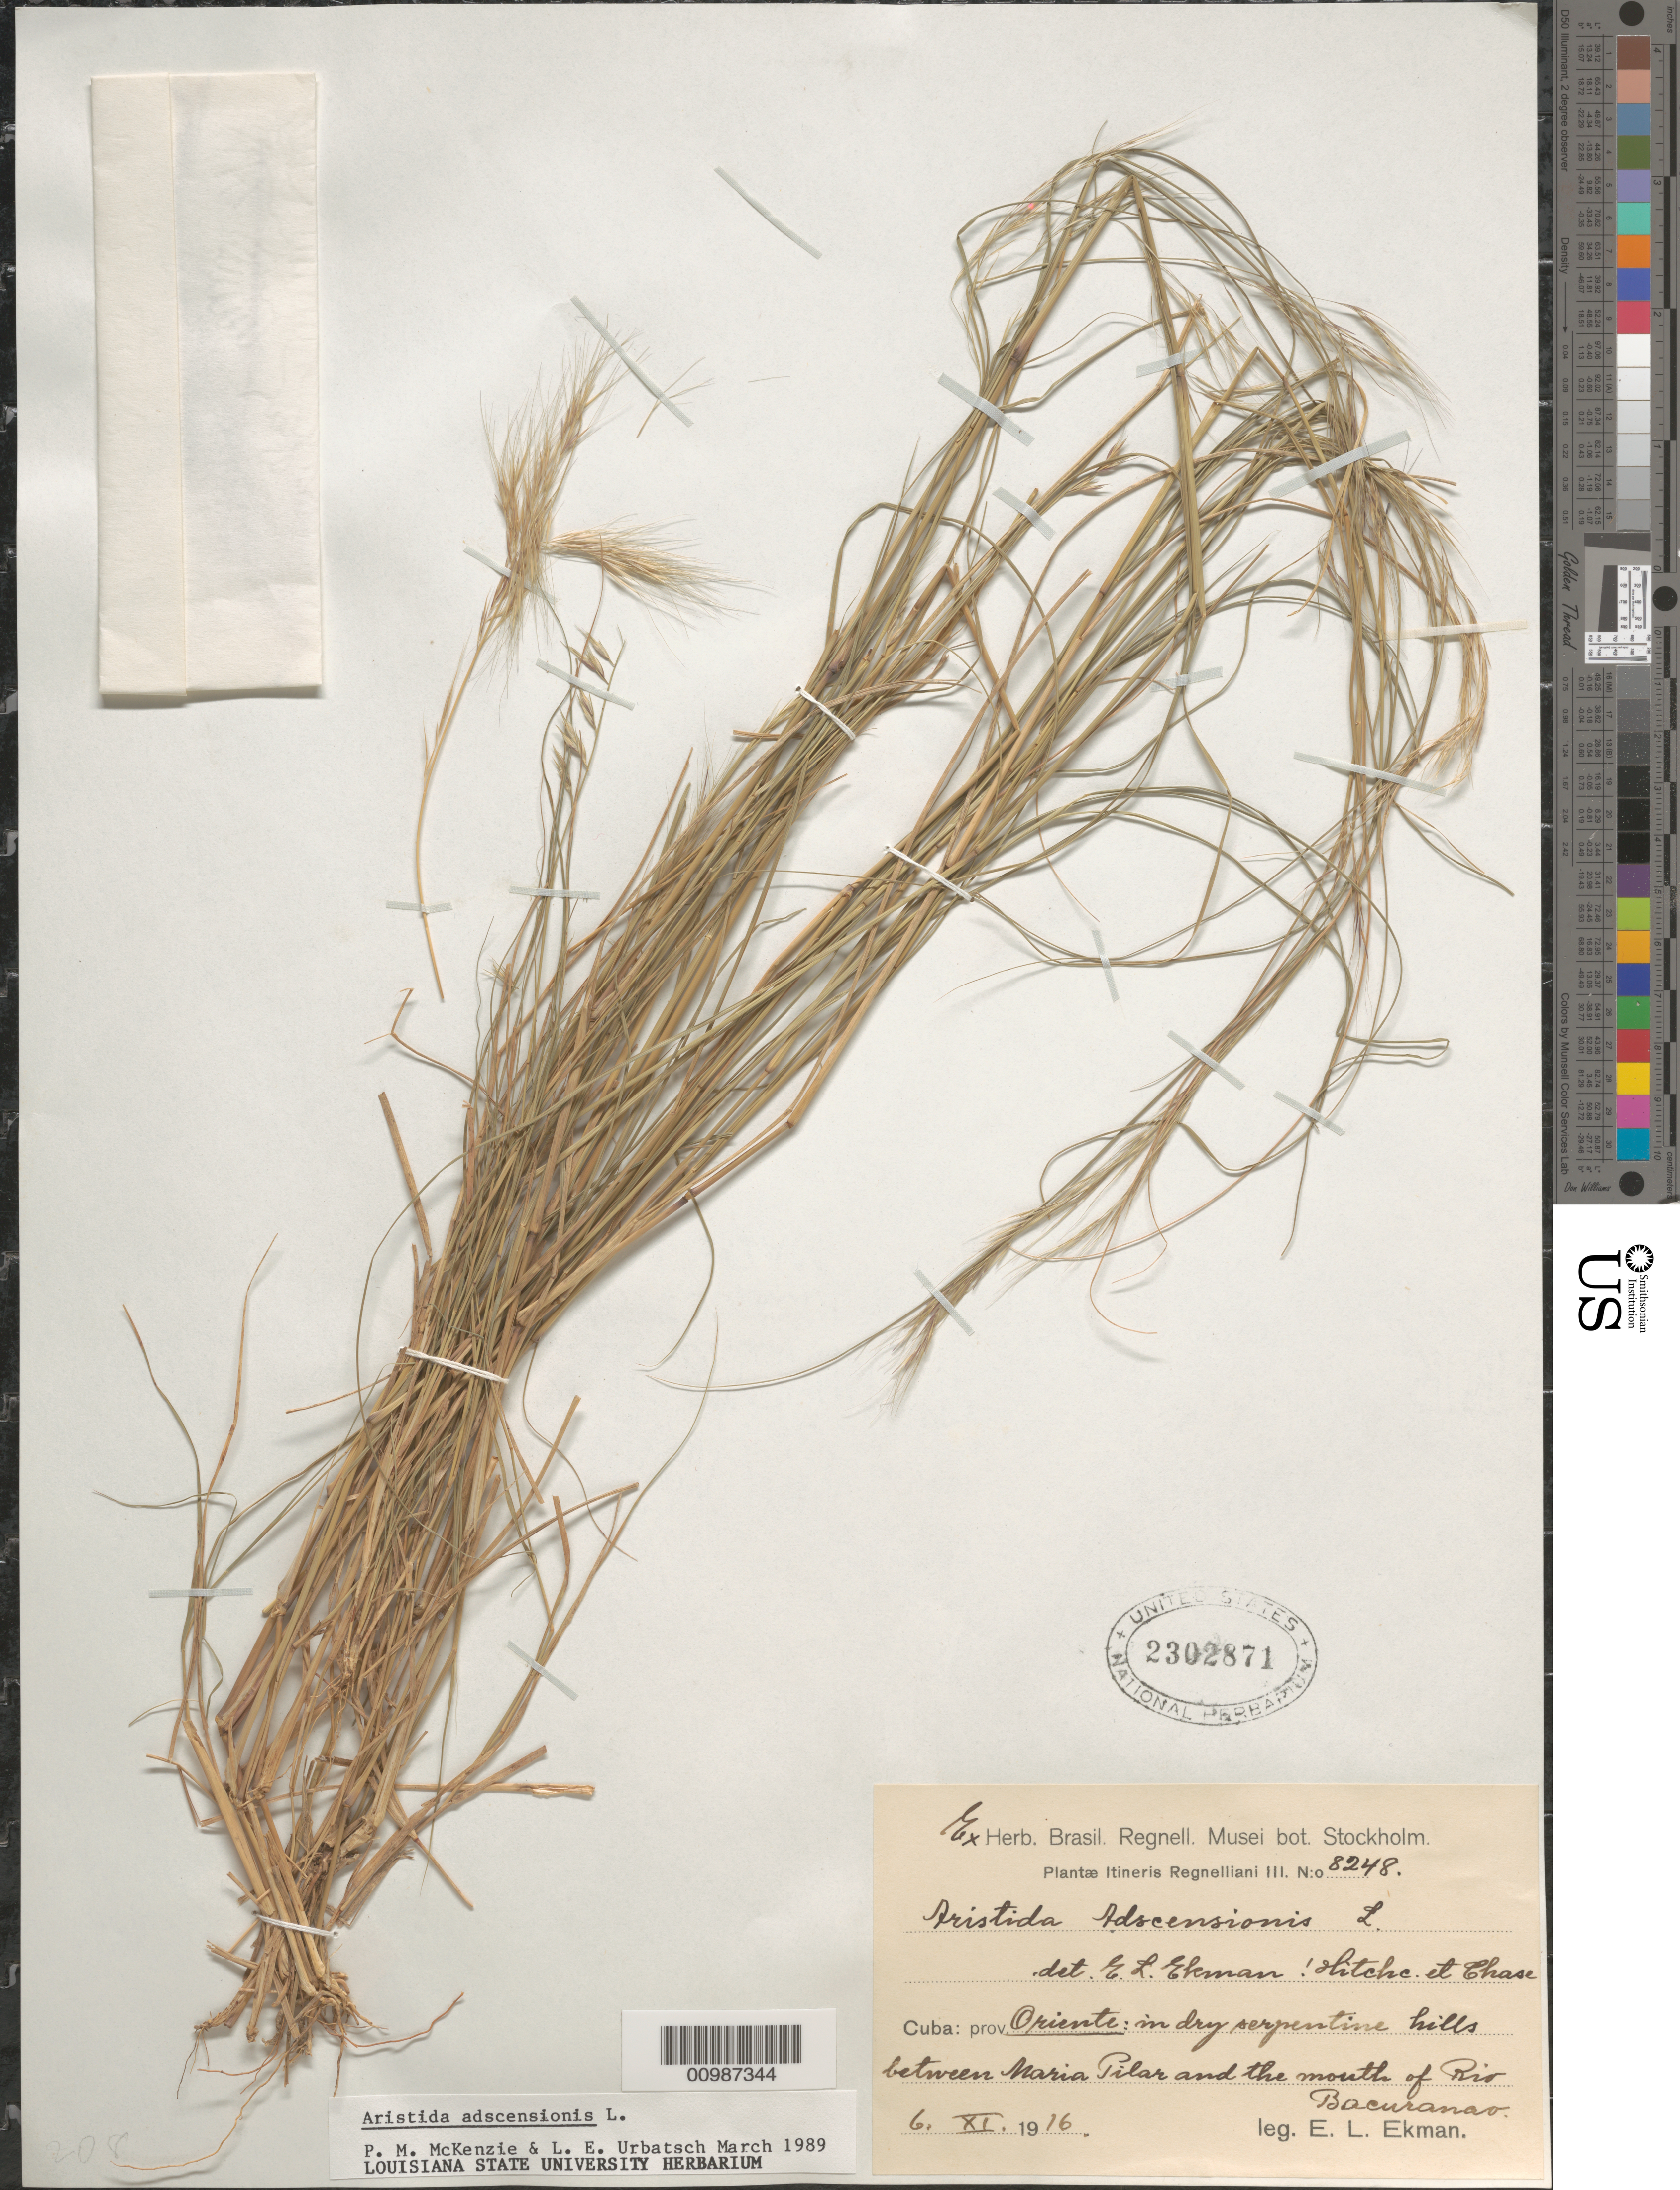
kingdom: Plantae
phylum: Tracheophyta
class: Liliopsida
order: Poales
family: Poaceae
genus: Aristida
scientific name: Aristida adscensionis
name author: L.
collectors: E. L. Ekman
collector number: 8248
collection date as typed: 06 Nov 1916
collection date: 1916-11-06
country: Cuba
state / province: Oriente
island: Cuba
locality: Rio Bacuranao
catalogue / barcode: US 2302871